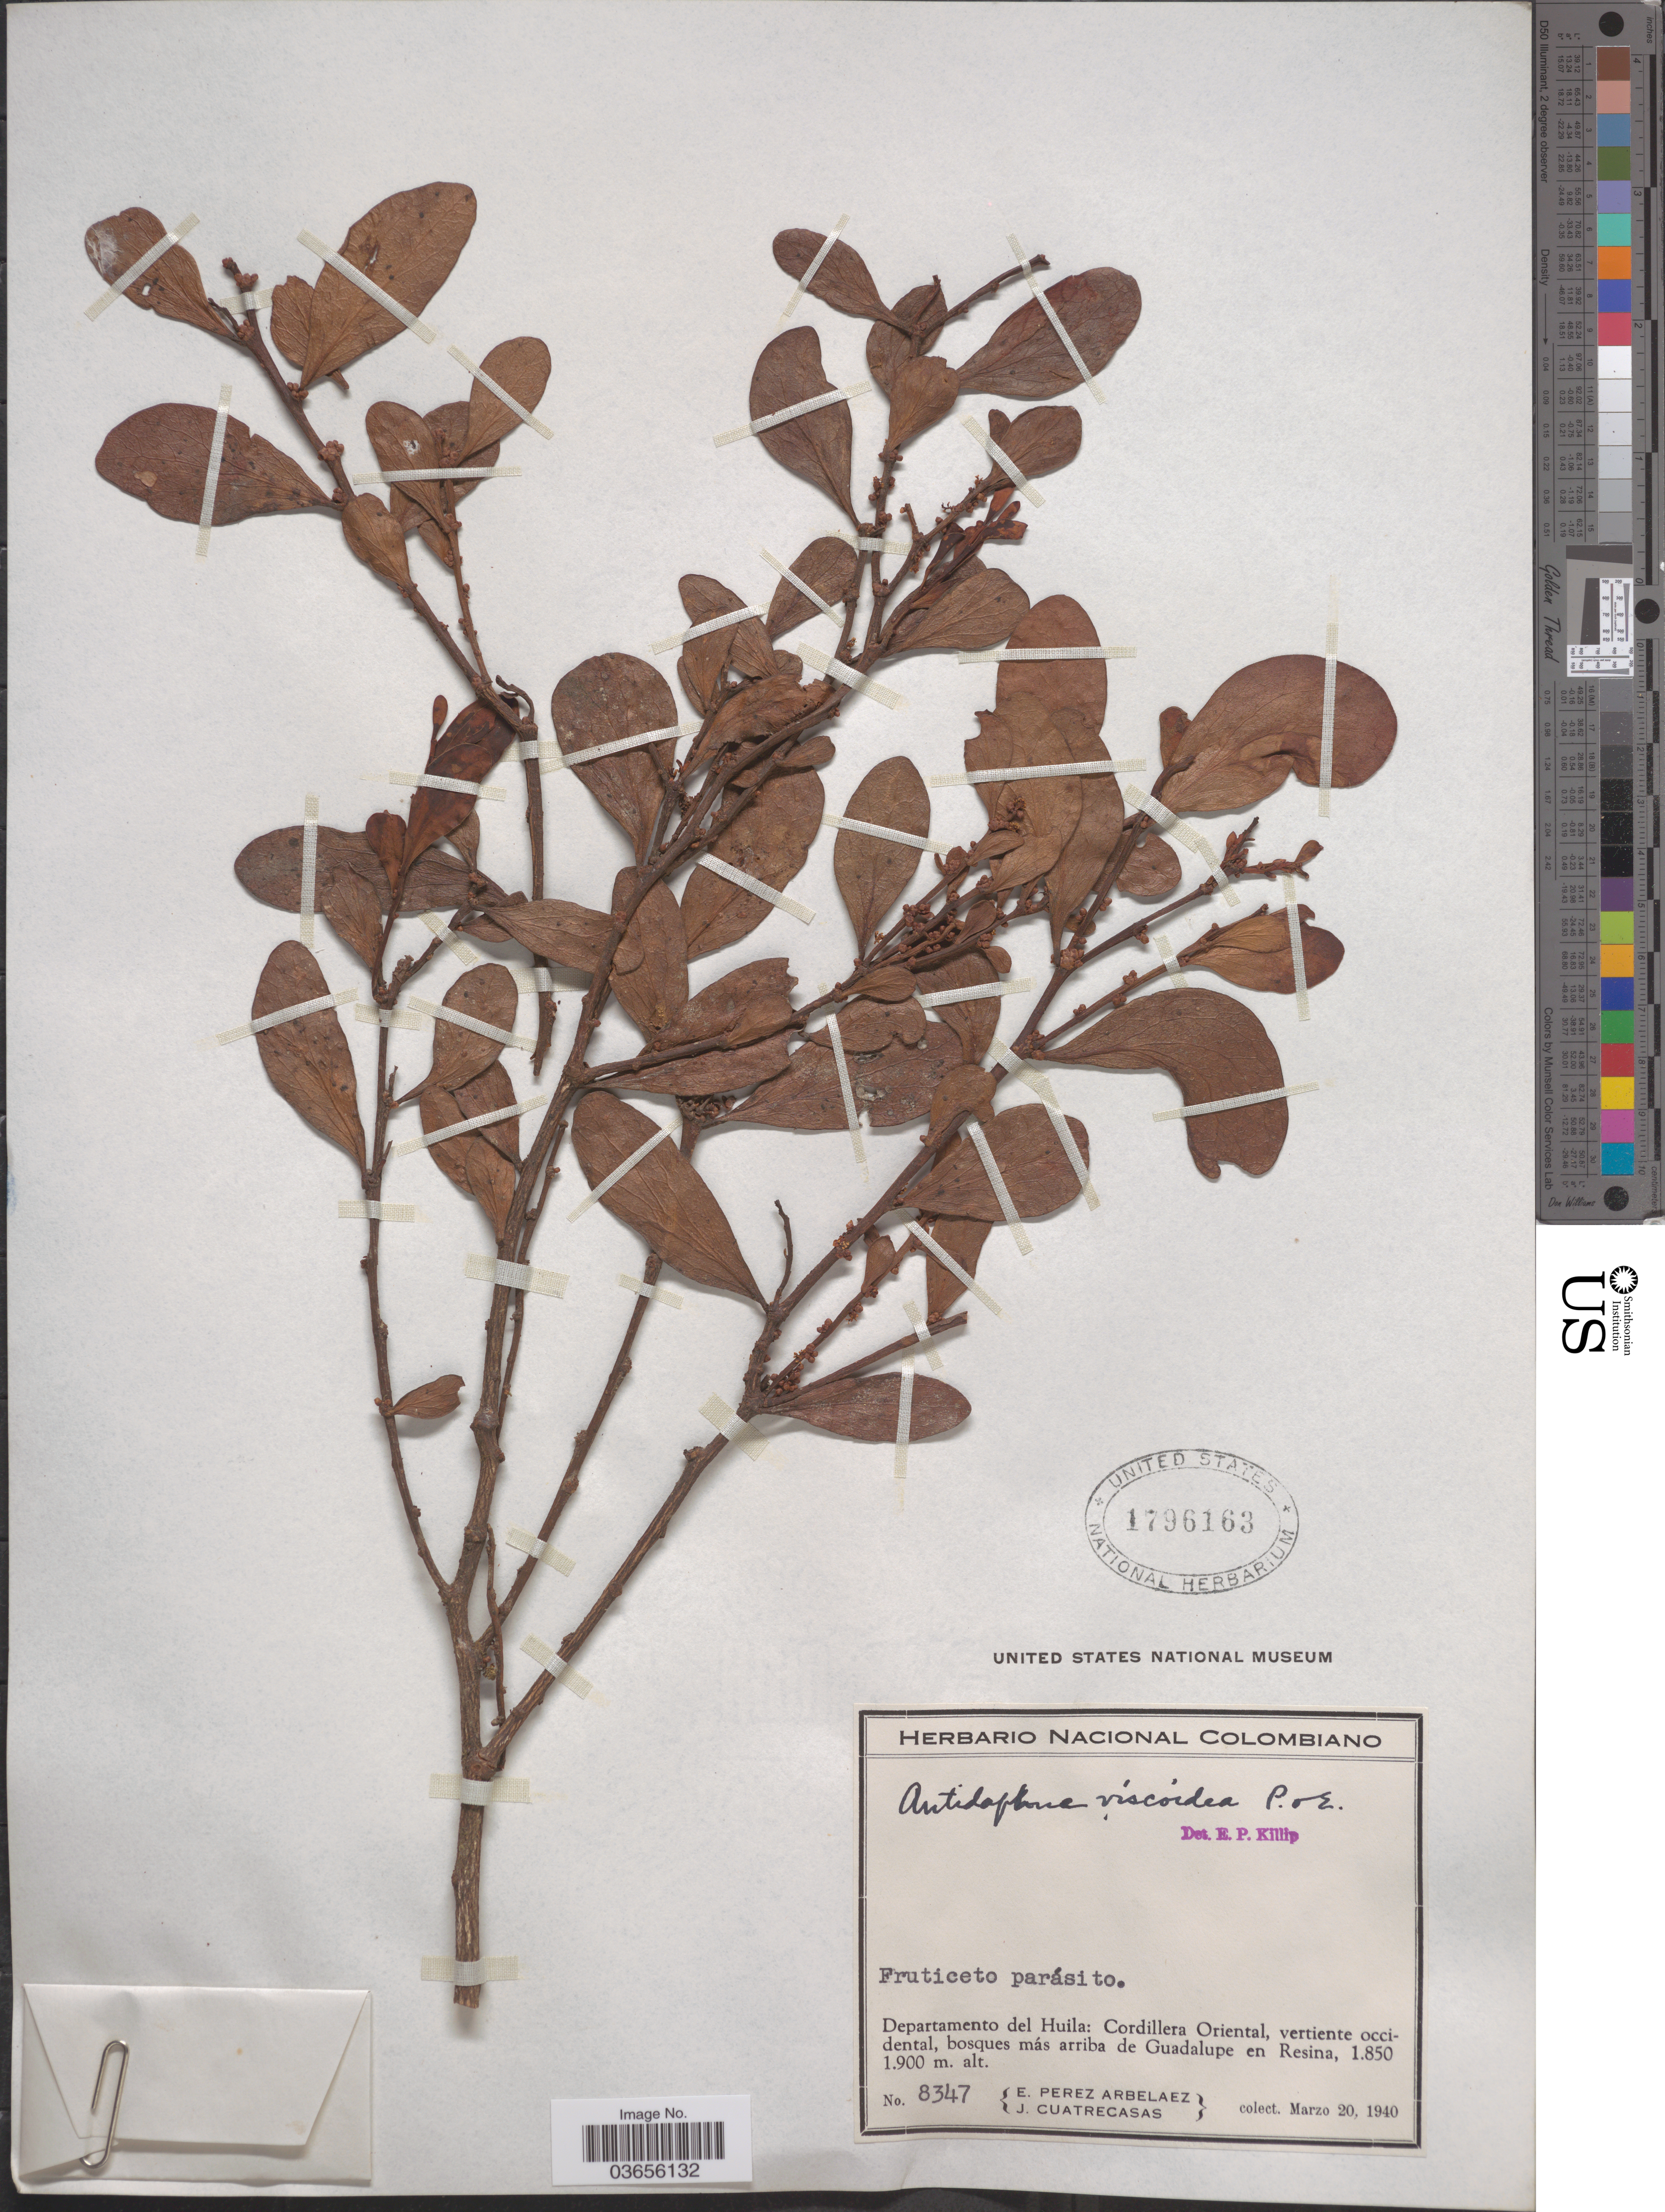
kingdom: Plantae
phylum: Tracheophyta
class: Magnoliopsida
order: Santalales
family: Santalaceae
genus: Antidaphne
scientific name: Antidaphne viscoidea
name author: Poepp. & Endl.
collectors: E. Pérez Arbeláez & J. Cuatrecasas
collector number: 8347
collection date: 1940-03-20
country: Colombia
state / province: Huila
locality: Departamento del Huila: Cordillera Oriental, vertiente occidental, bosques más arriba de Guadalupe en Resina.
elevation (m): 1850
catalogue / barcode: US 1796163